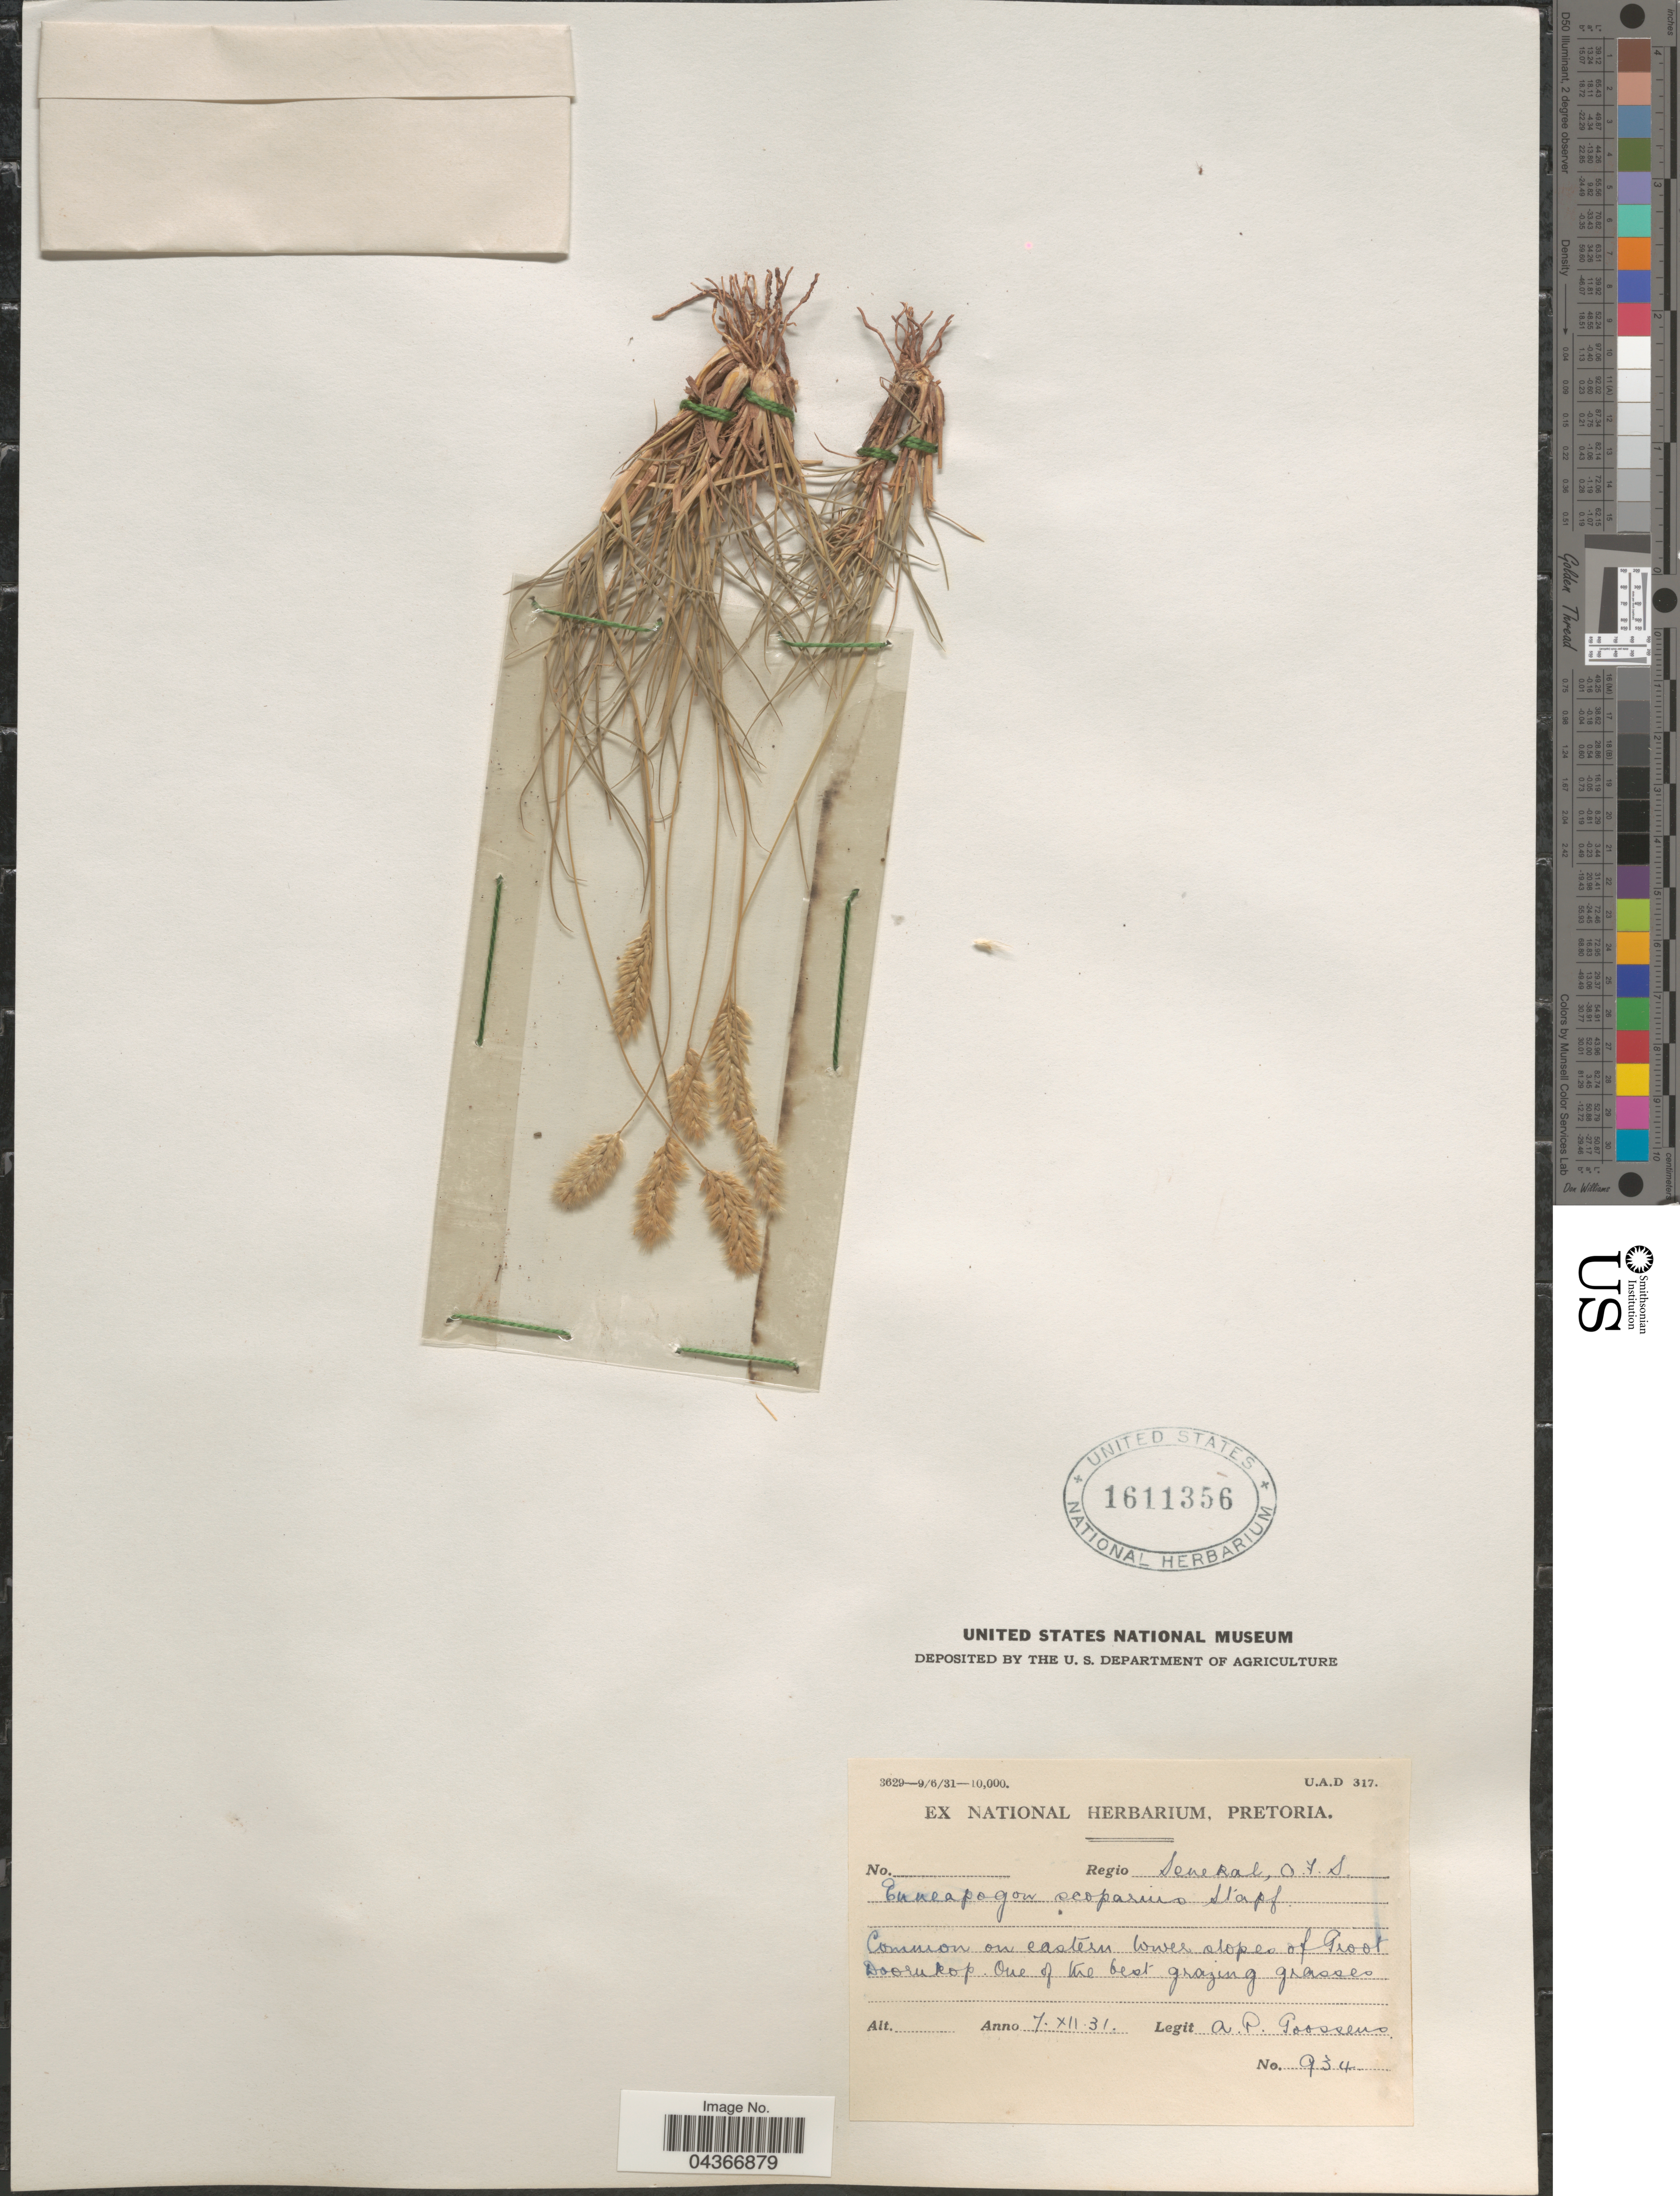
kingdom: Plantae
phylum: Tracheophyta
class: Liliopsida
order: Poales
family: Poaceae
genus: Enneapogon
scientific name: Enneapogon scoparius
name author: Stapf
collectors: A. P. G. Goossens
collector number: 934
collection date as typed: Transcribed d/m/y: 7/12/31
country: South Africa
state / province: Free State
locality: Regio Senekal, O.F.S. Common on eastern lower slopes of Groot Doornkop.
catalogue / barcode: US 1611356